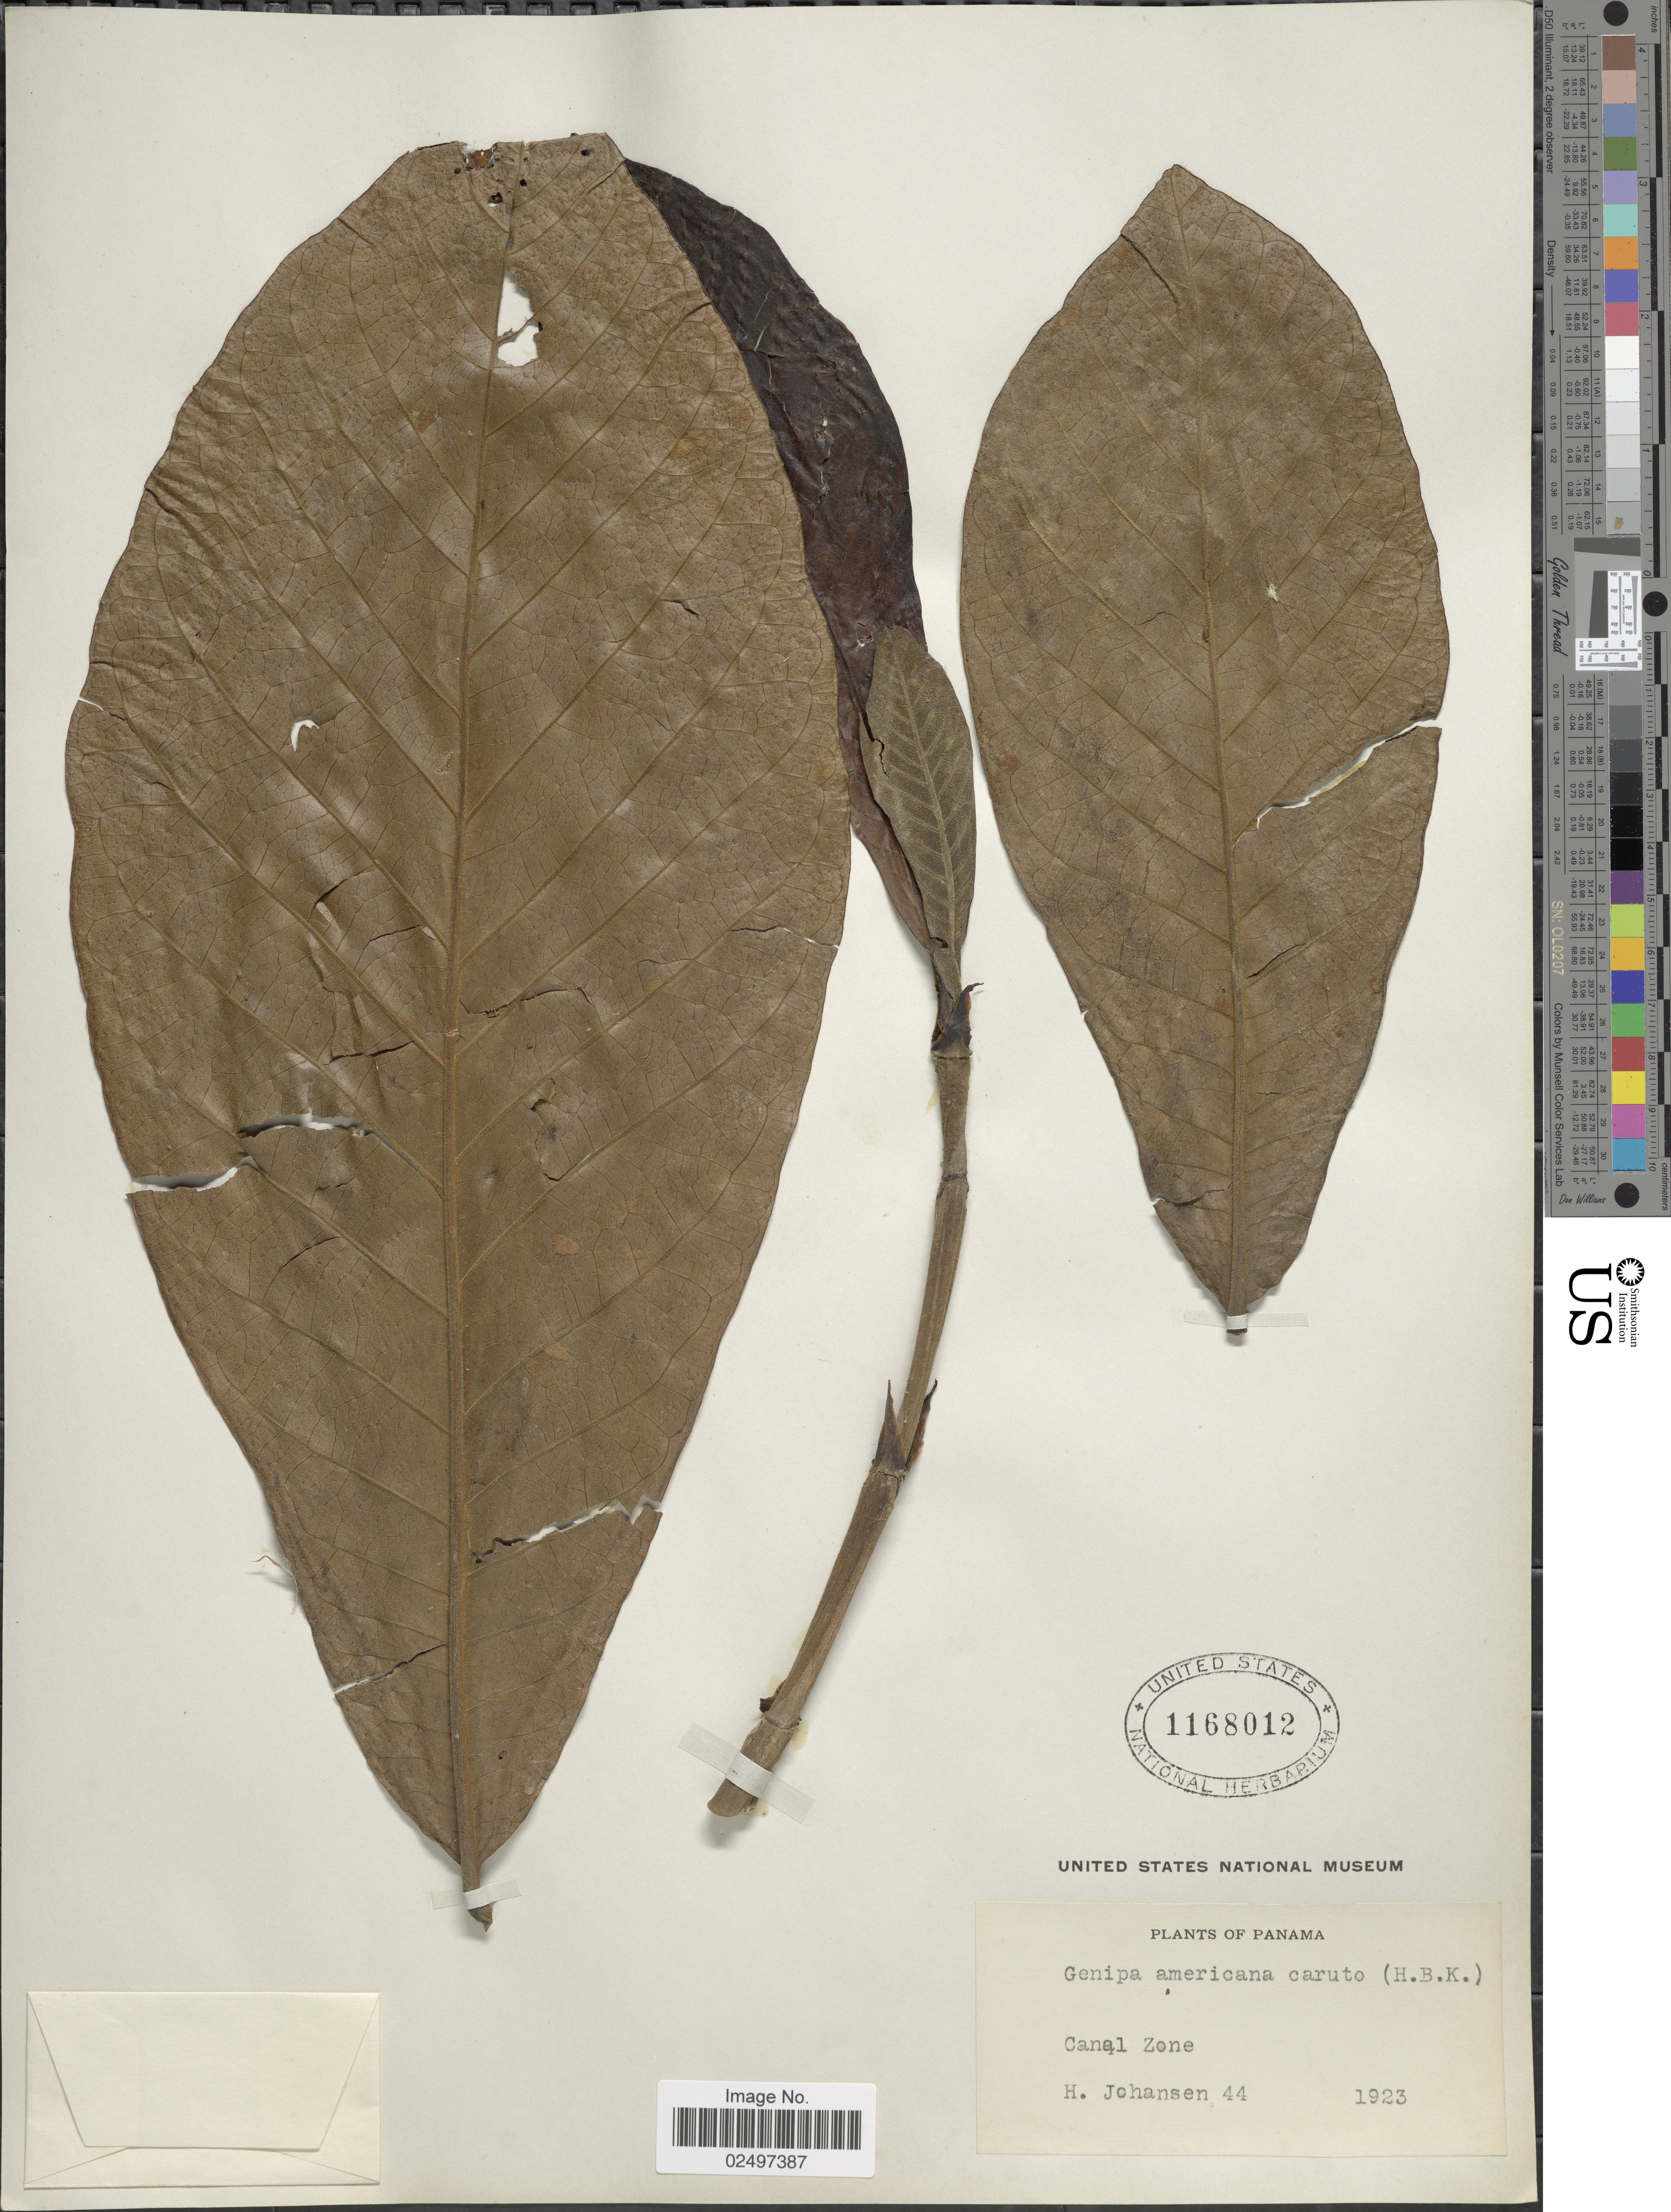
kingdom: Plantae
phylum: Tracheophyta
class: Magnoliopsida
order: Gentianales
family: Rubiaceae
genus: Genipa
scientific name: Genipa americana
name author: L.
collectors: H. Johansen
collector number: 44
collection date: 1923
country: Panama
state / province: Colón / Panamá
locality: Canal Zone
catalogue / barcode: US 1168012